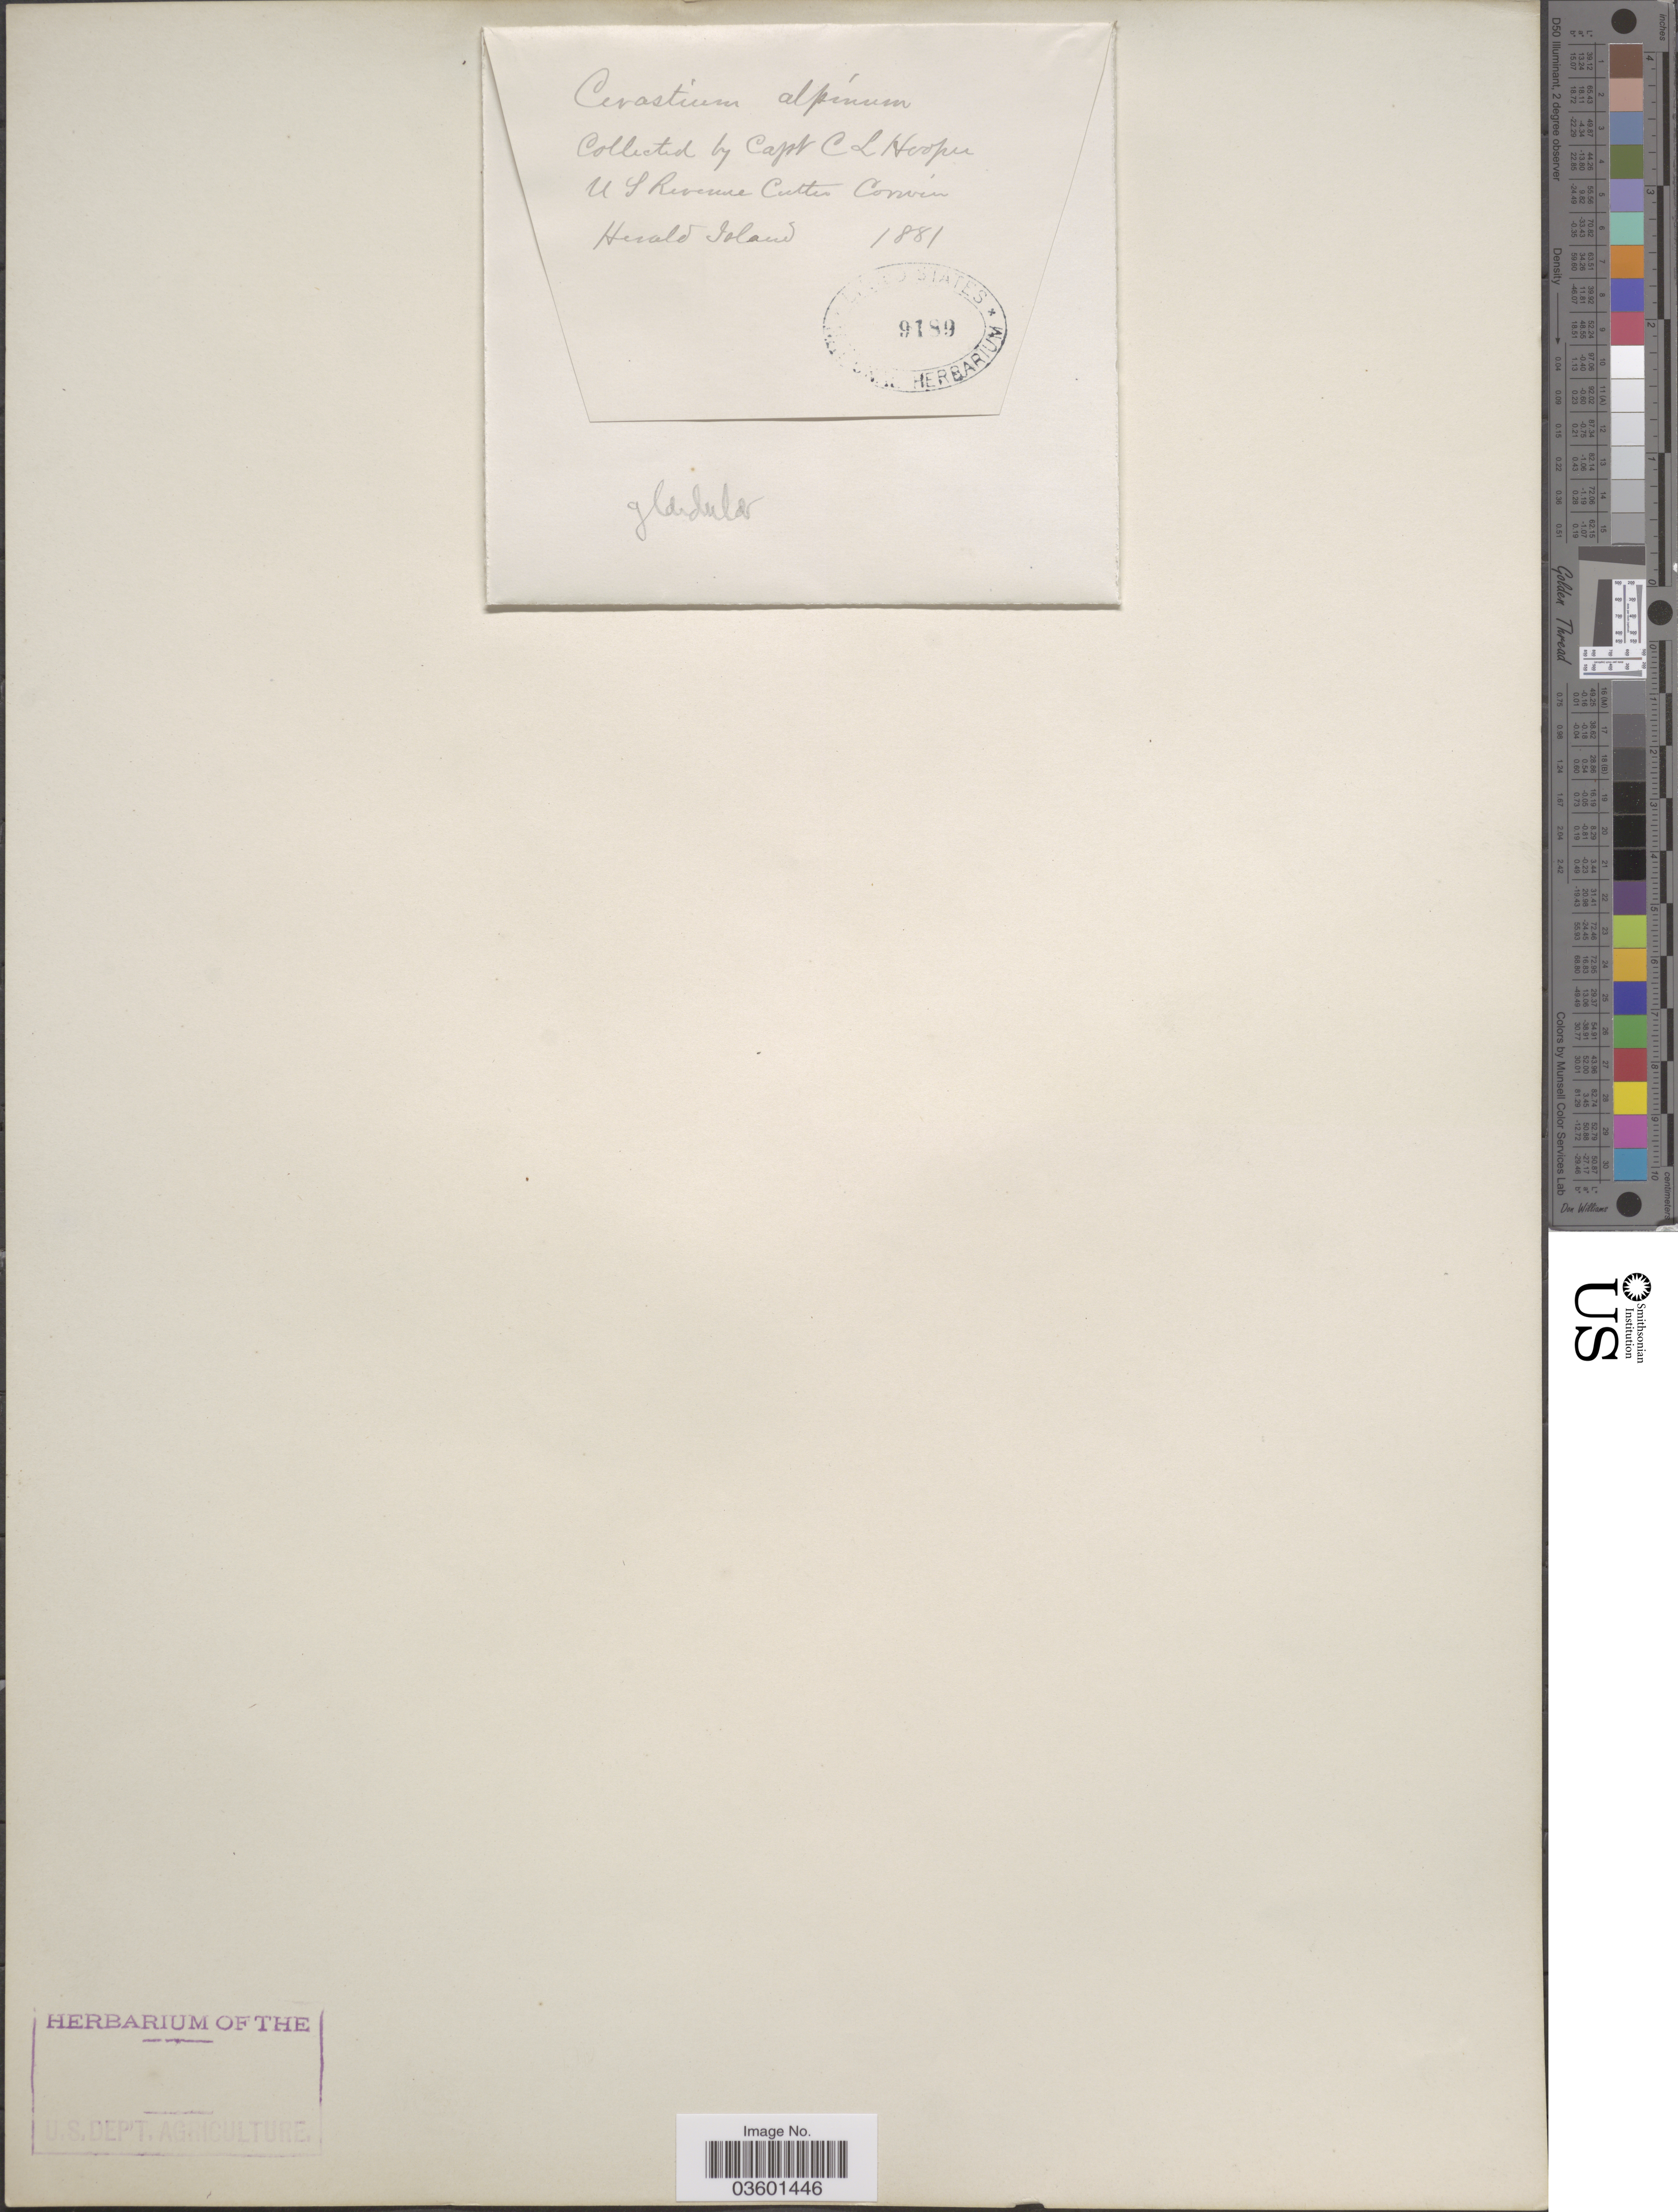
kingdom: Plantae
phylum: Tracheophyta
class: Magnoliopsida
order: Caryophyllales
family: Caryophyllaceae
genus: Cerastium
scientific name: Cerastium beeringianum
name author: Cham. & Schltdl.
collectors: C. Hooper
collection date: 1881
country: Russian Federation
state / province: Chukotka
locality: Herald Island.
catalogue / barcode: US 9189